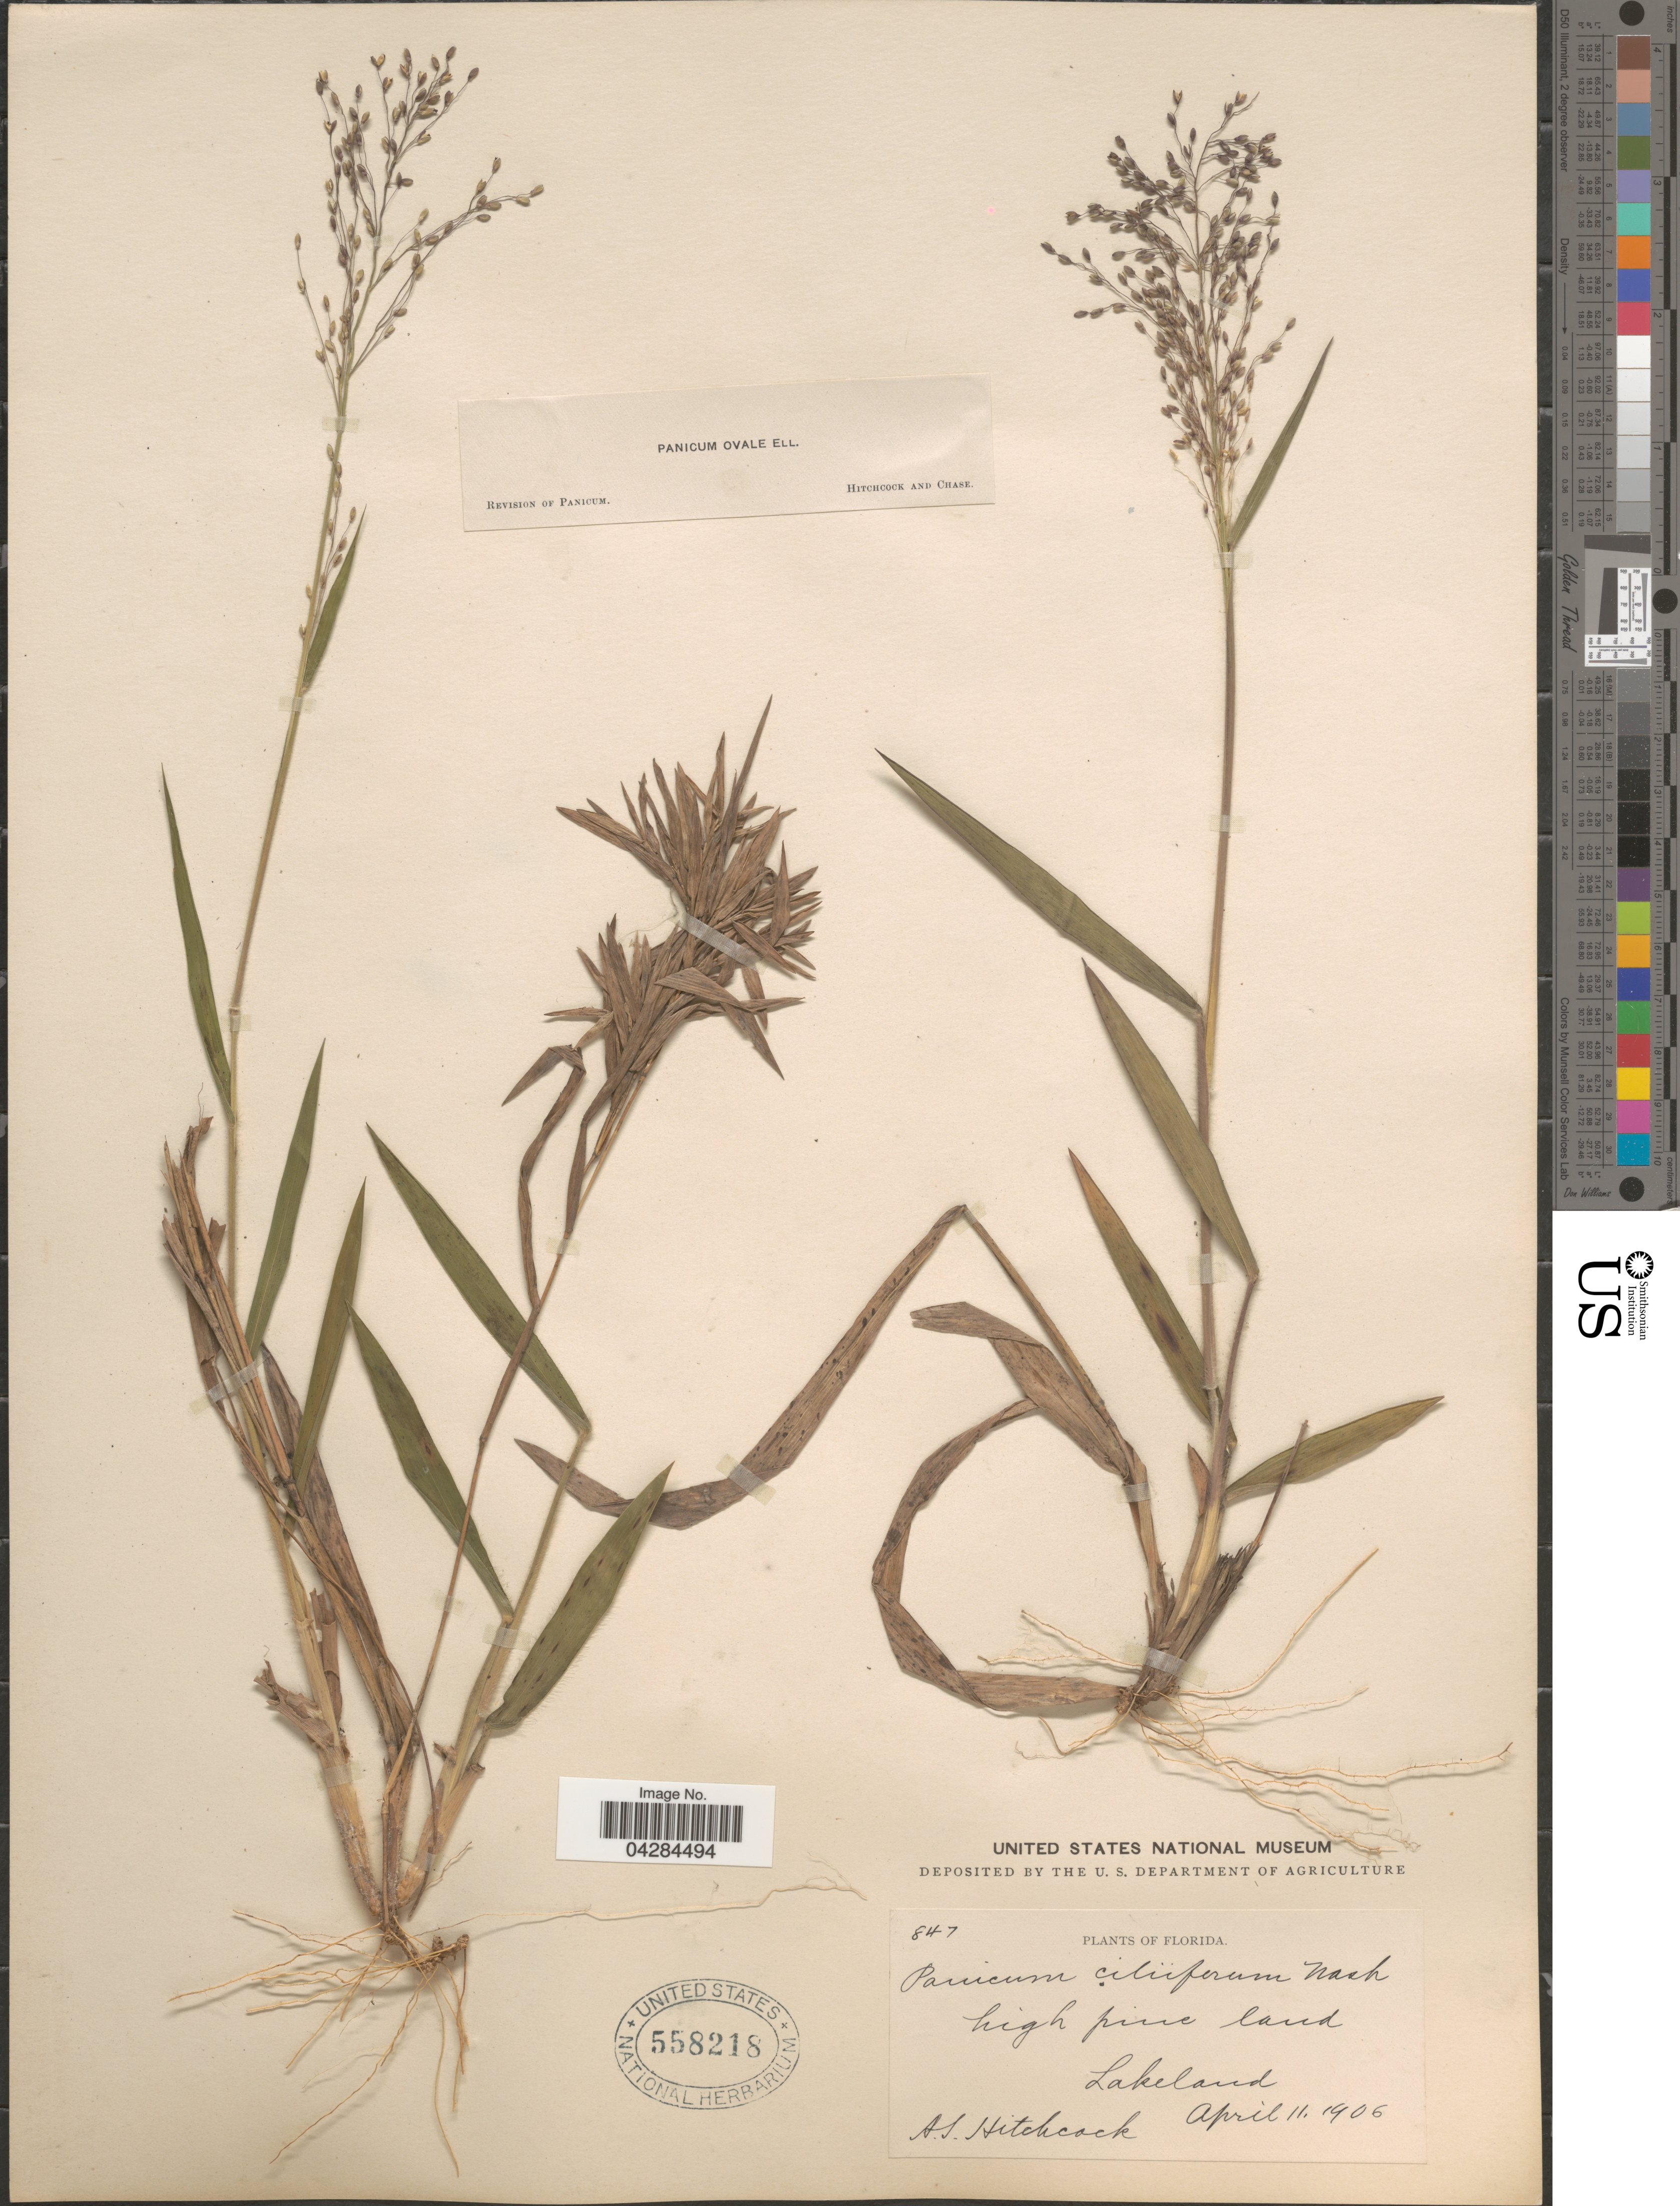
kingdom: Plantae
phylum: Tracheophyta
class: Liliopsida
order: Poales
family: Poaceae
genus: Dichanthelium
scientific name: Dichanthelium ovale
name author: (Elliott) Gould & C.A. Clark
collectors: A. S. Hitchcock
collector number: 847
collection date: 1906-04-11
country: United States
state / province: Florida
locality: High pine land. Lakeland.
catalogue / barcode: US 558218